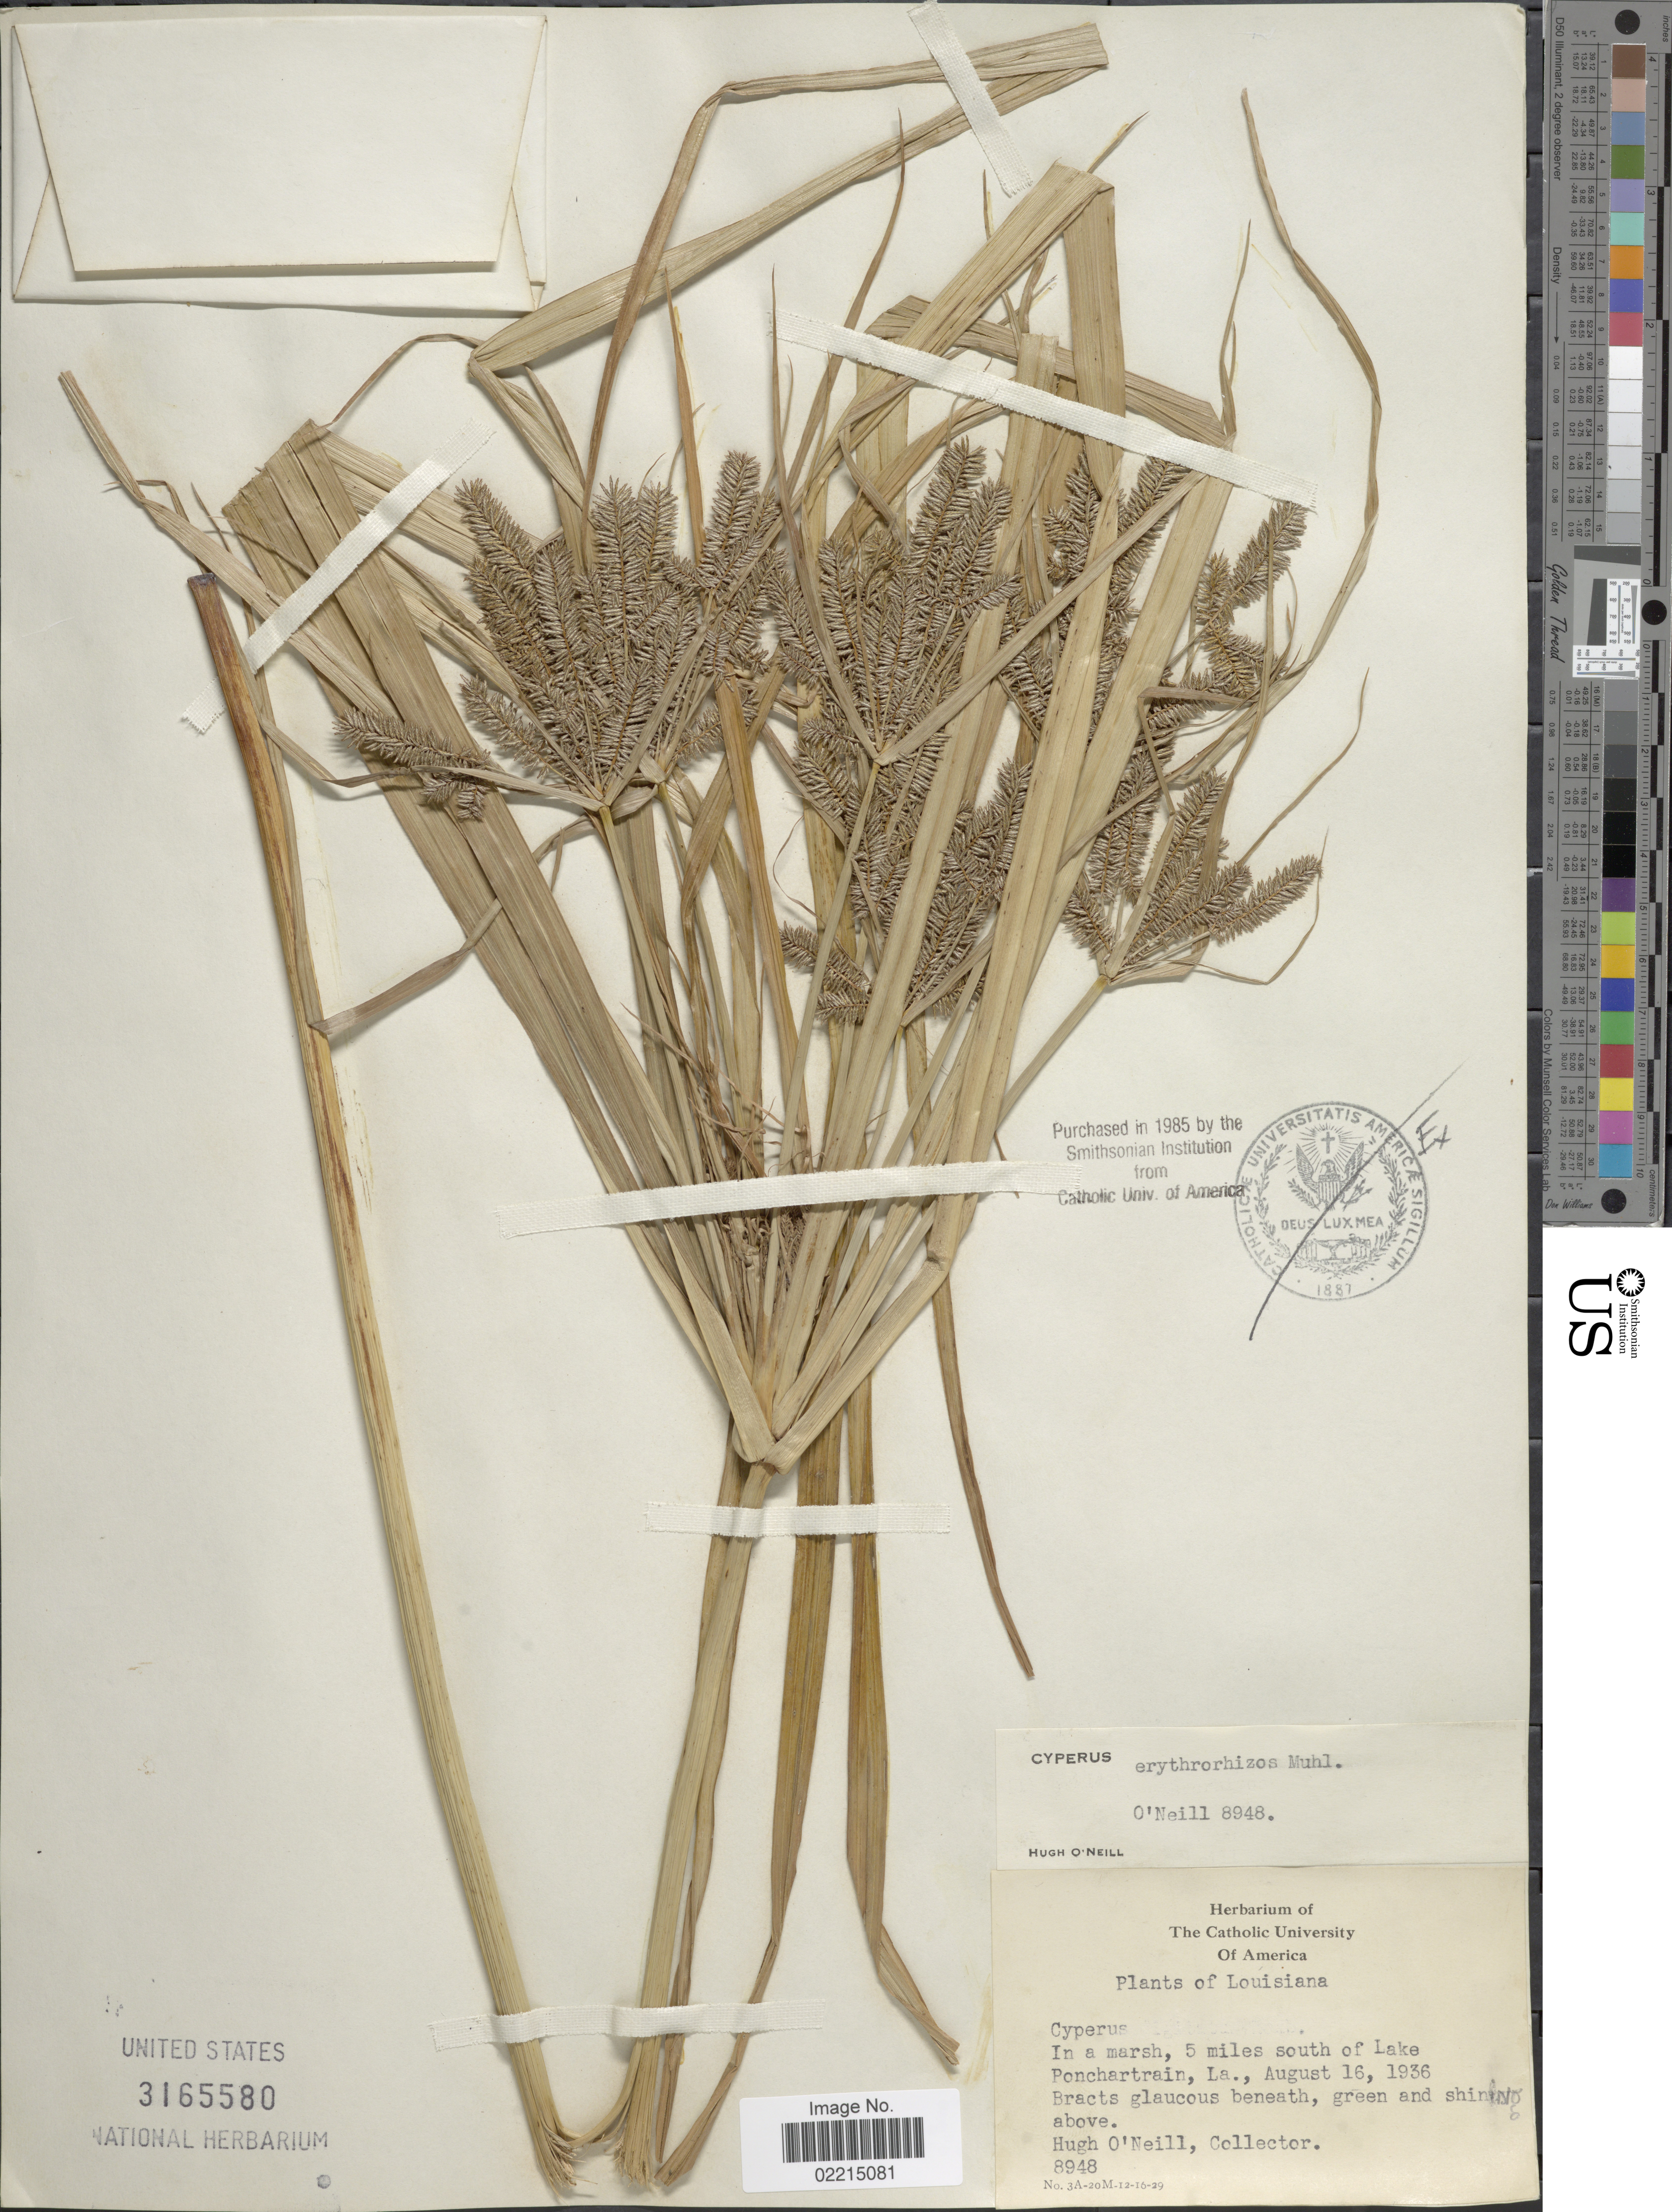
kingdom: Plantae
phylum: Tracheophyta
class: Liliopsida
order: Poales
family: Cyperaceae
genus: Cyperus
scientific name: Cyperus erythrorhizos Muhl.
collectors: H. O'Neill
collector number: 8948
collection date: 1936-08-16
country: United States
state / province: Louisiana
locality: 5 miles south of Lake Ponchartrain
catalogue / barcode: US 3165580